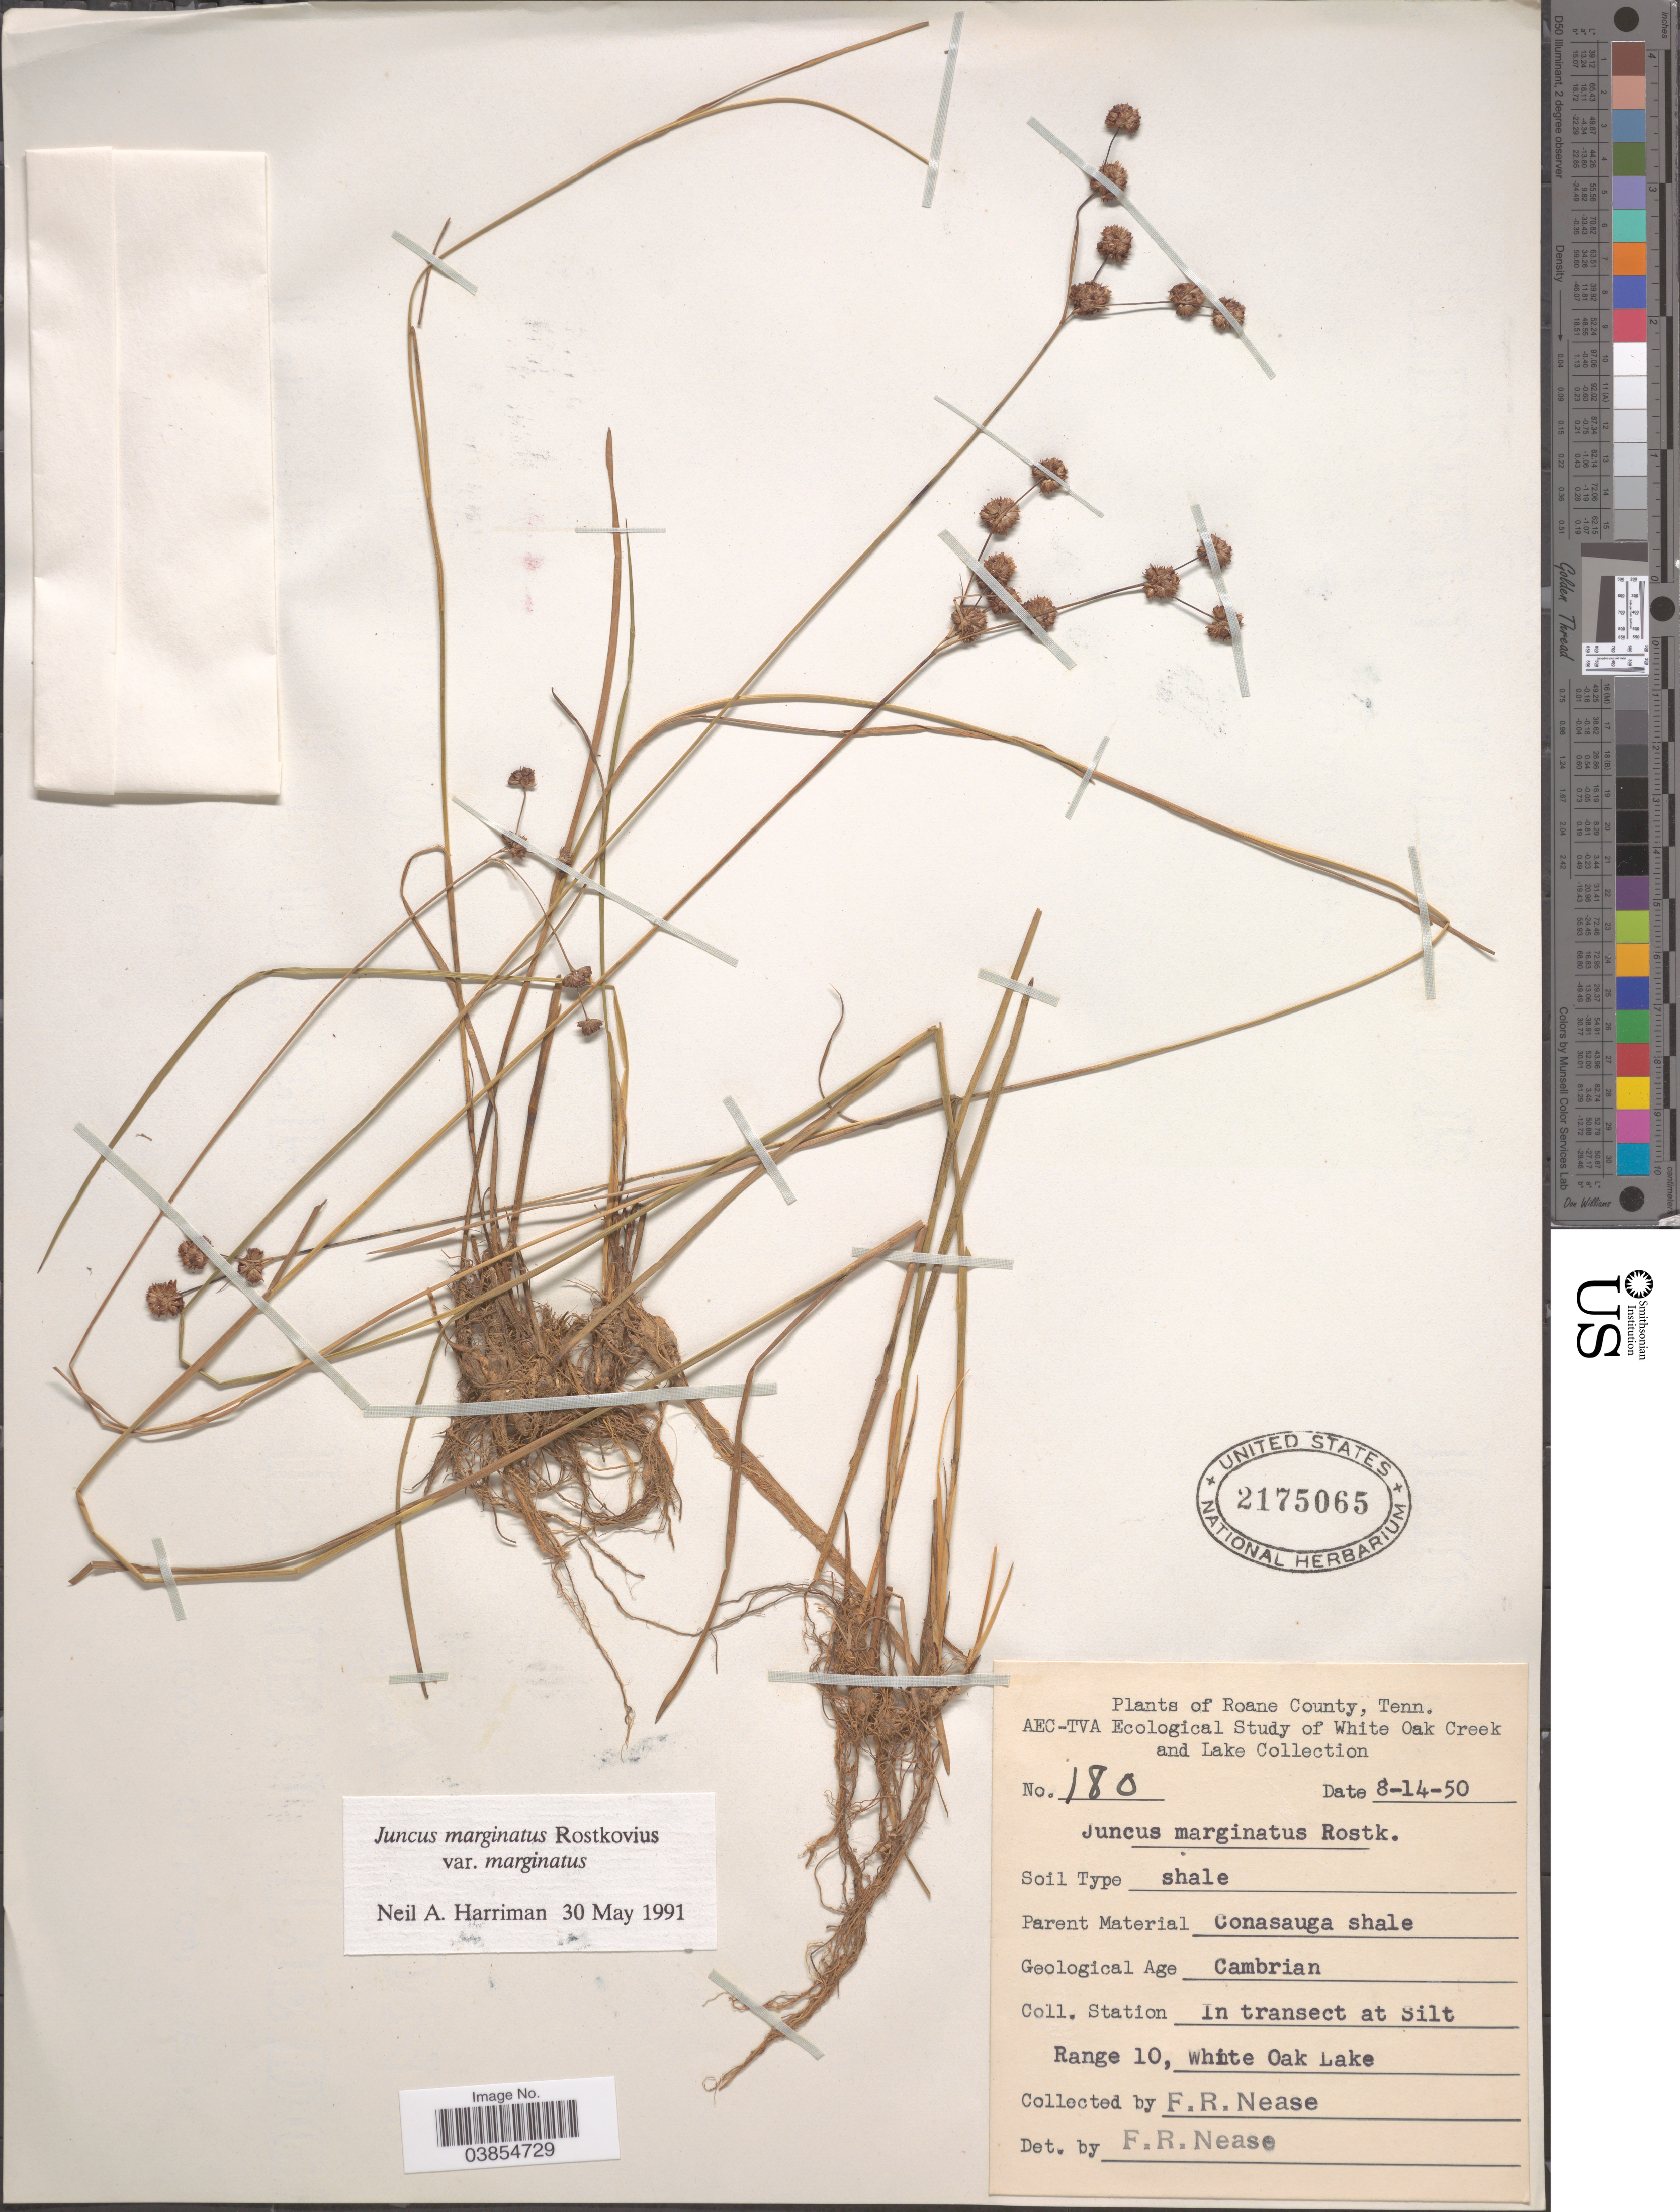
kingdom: Plantae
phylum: Tracheophyta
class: Liliopsida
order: Poales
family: Juncaceae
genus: Juncus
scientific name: Juncus marginatus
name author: Rostk.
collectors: F. Nease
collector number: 180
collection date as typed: Transcribed d/m/y: 14/8/50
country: United States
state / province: Tennessee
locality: Roane County. Station in transect at Silt Range 10, White Oak Lake.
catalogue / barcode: US 2175065